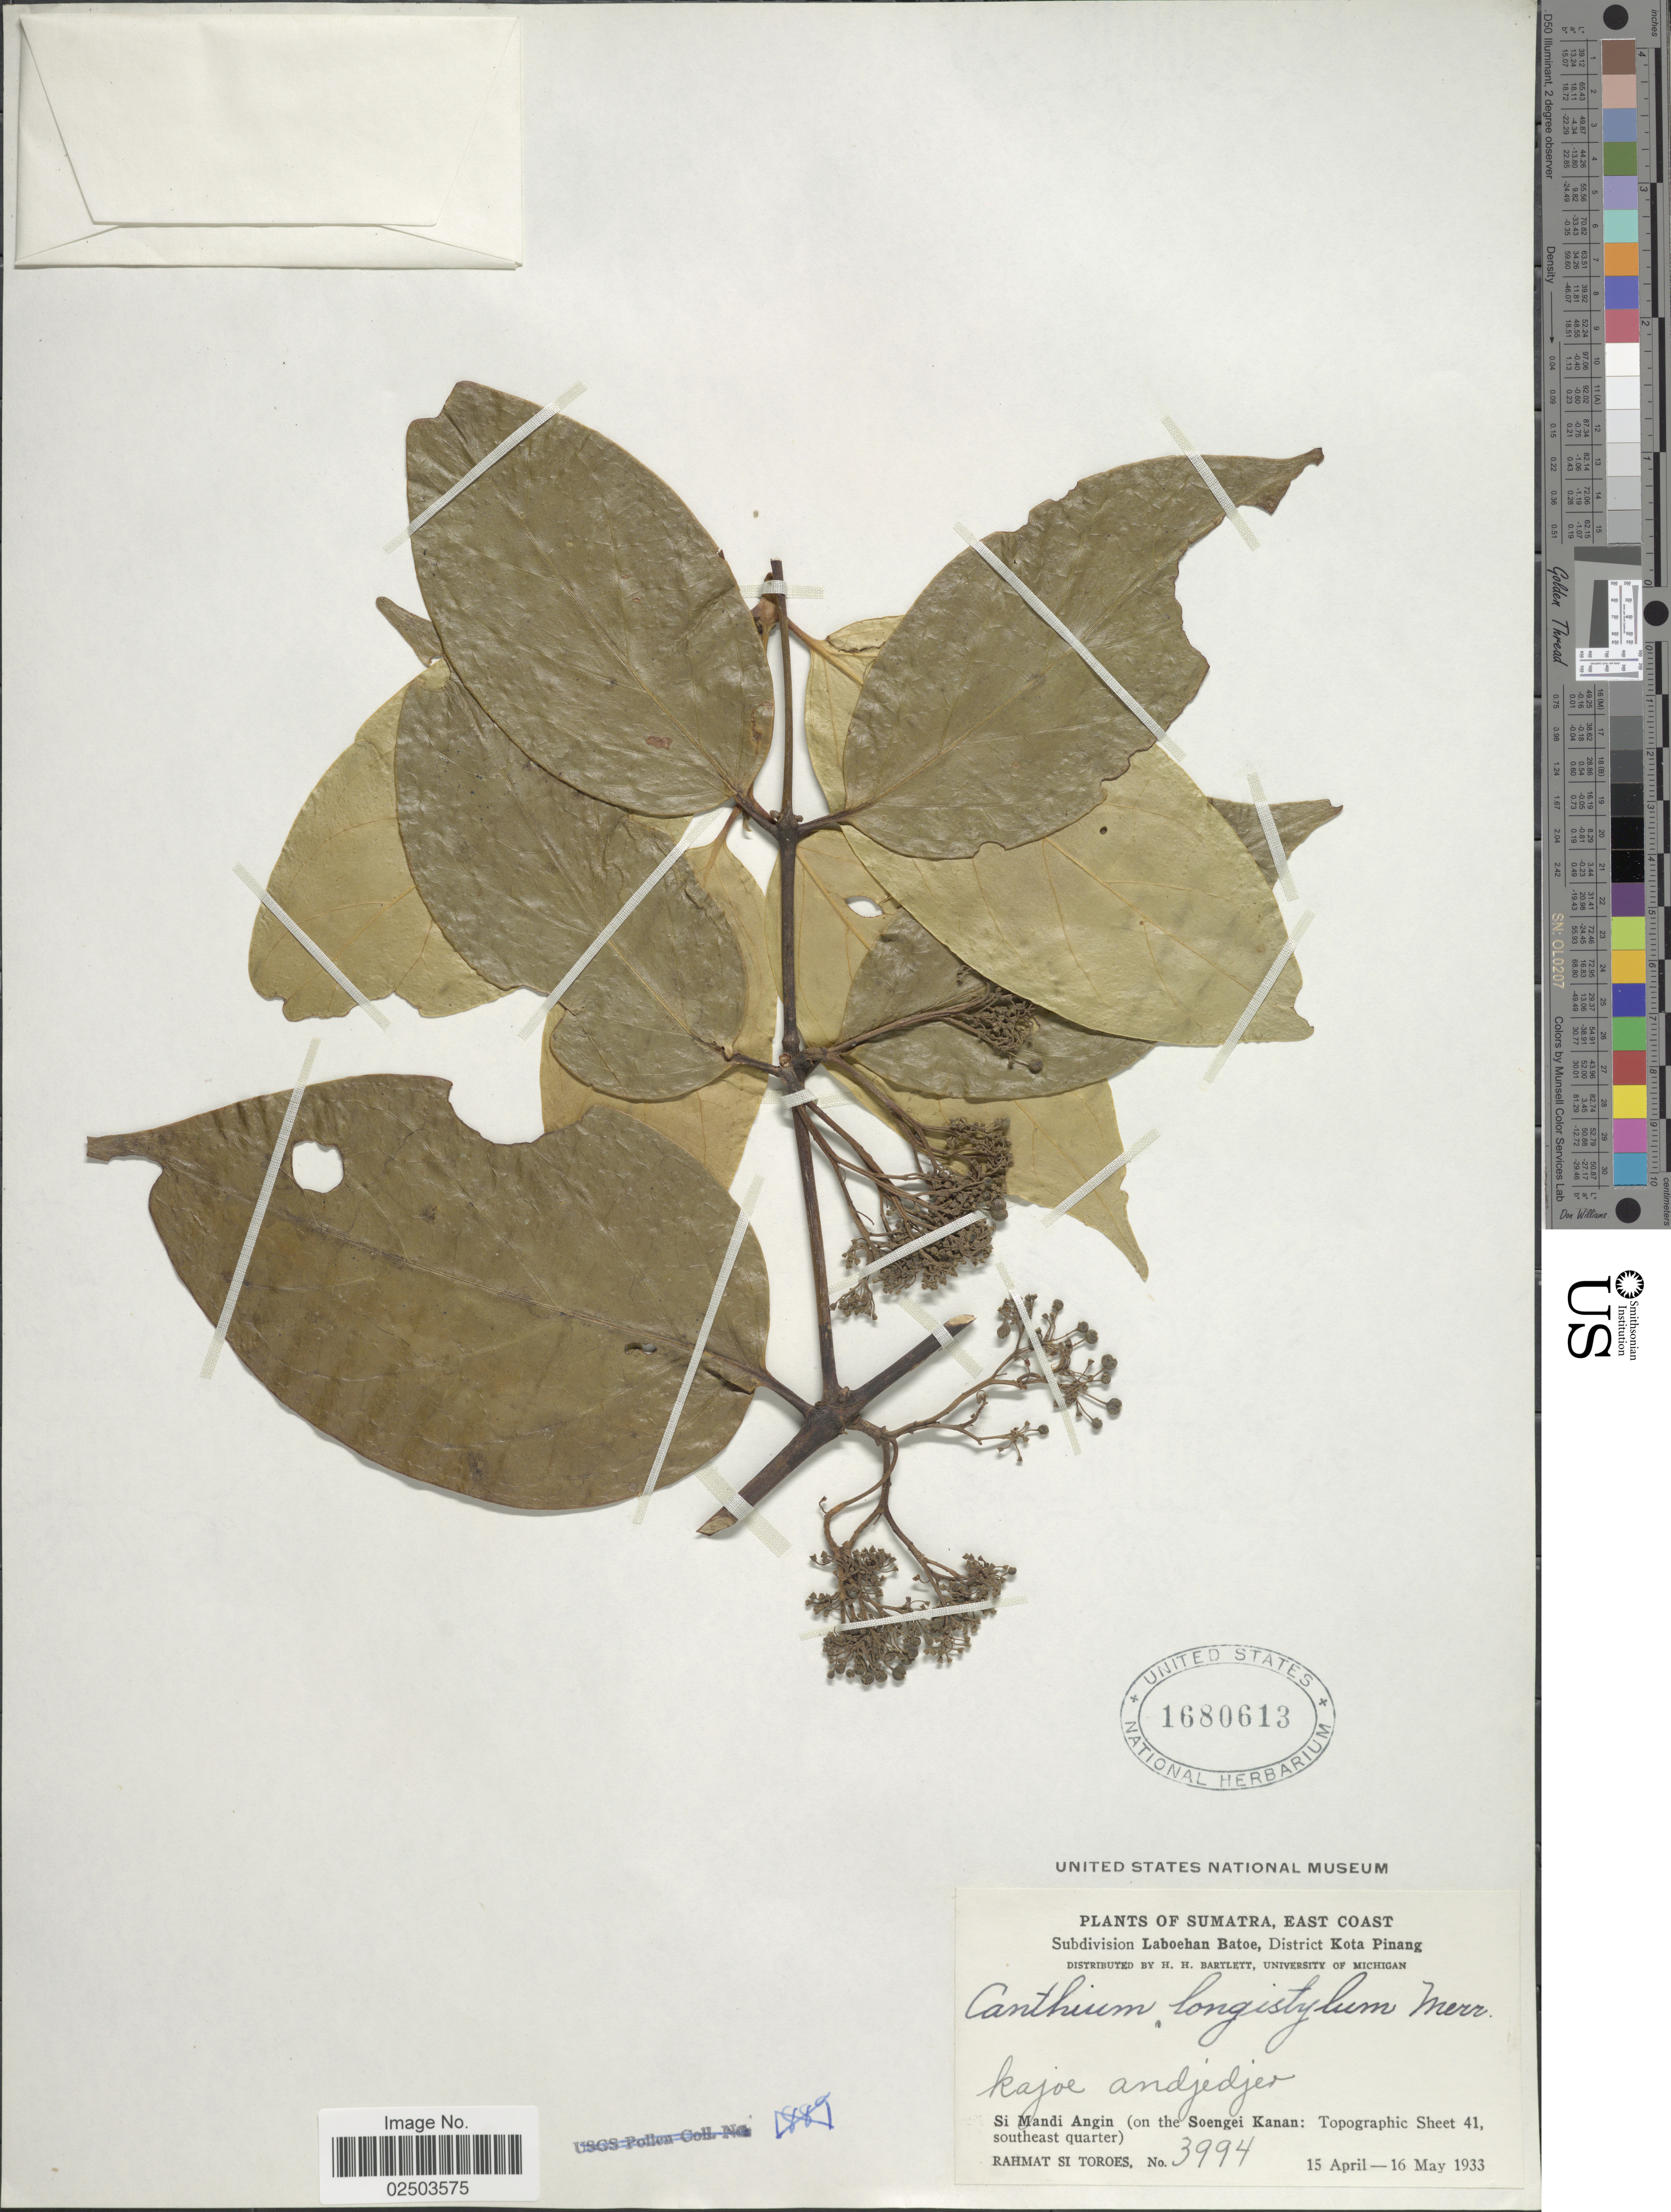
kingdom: Plantae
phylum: Tracheophyta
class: Magnoliopsida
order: Gentianales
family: Rubiaceae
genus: Psydrax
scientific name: Psydrax longistyla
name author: (Merr.) A.P. Davis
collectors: Rahmat Si Boeea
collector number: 3994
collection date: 1933-04-15/1933-05-16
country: Indonesia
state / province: Sumatra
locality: East Coast. Subdivision Laboehan Batoe, District Kota Pinang. Si Mandi Angin (on the Soengei Kanan: Topographic Sheet 41, southeast quarter)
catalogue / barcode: US 1680613